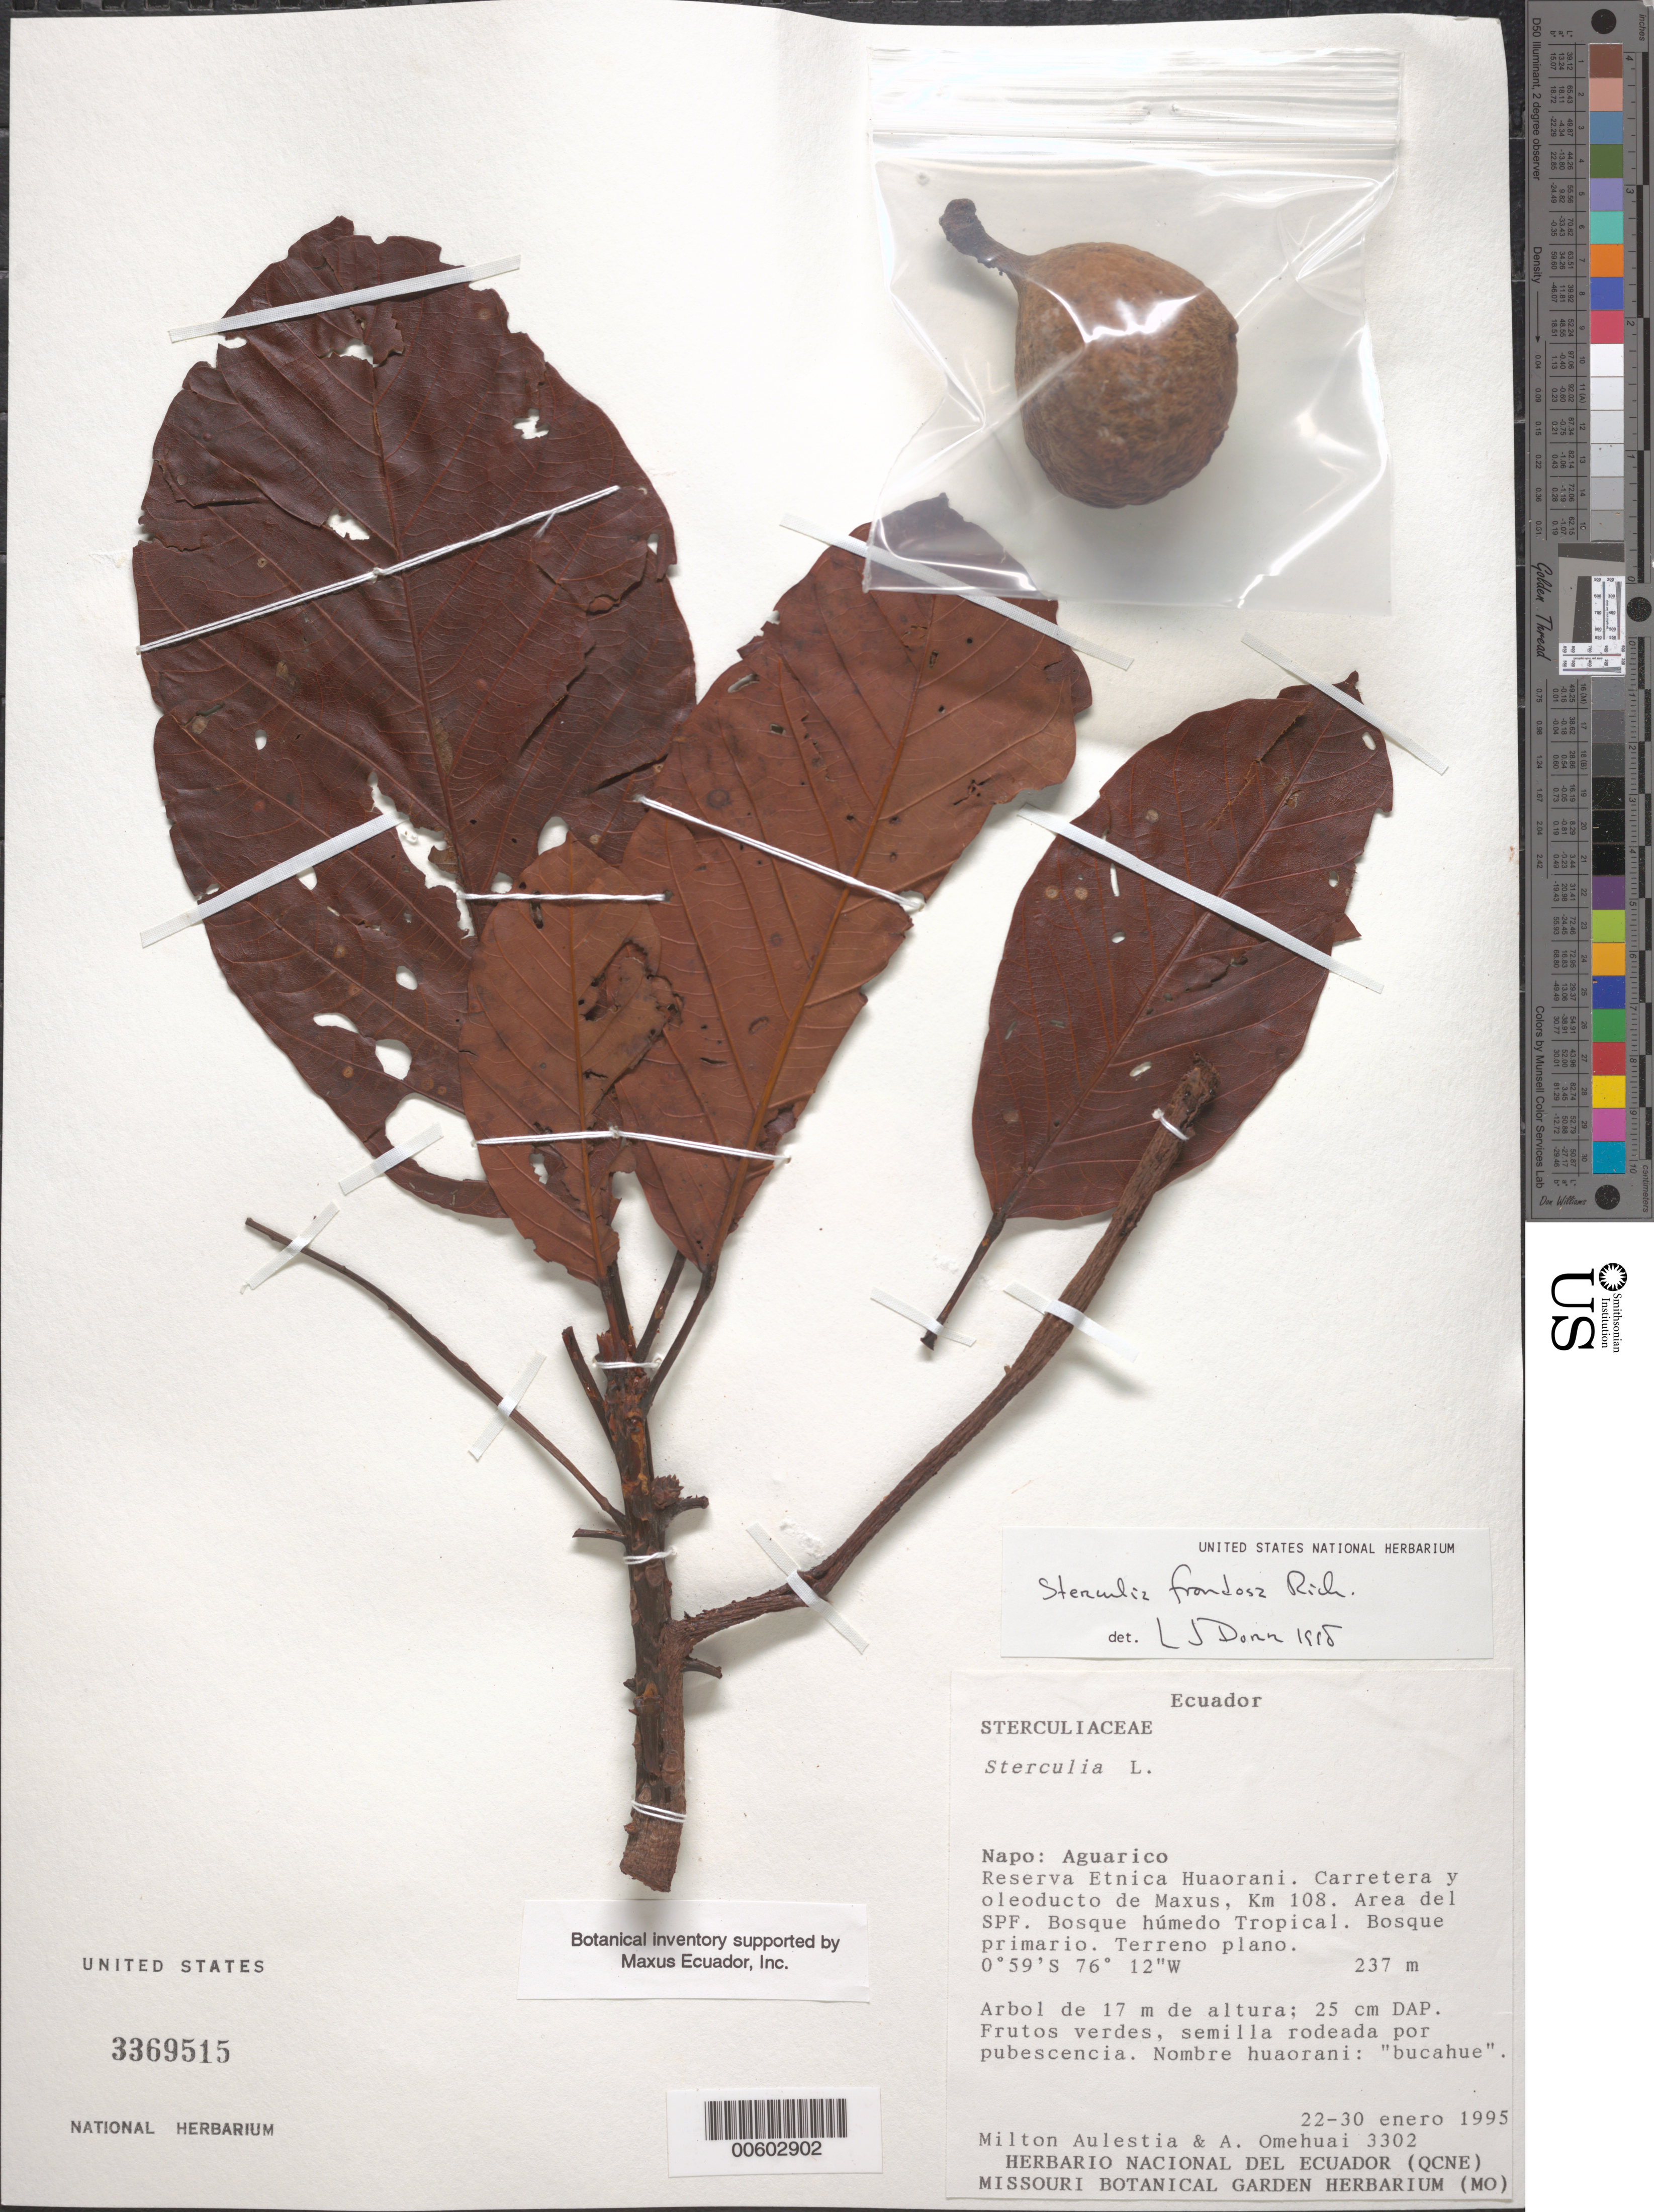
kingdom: Plantae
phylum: Tracheophyta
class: Magnoliopsida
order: Malvales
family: Malvaceae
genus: Sterculia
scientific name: Sterculia frondosa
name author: Rich.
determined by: Dorr, L. J., (BOT), Smithsonian Institution - National Museum of Natural History (UNITED STATES)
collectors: M. Aulestia & A. Omehuai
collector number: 3302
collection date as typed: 22 Jan 1995 to 30 Jan 1995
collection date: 1995-01-22/1995-01-30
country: Ecuador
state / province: Napo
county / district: Aguarico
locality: AguaRico. Reserva Etnica Huaorani, Carretera y oleoducto de Maxus, km 108. Area SPF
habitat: Bosque húmedo tropical, bosque primario, terreno plano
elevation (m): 237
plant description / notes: Common name: bucahue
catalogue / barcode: US 3369515